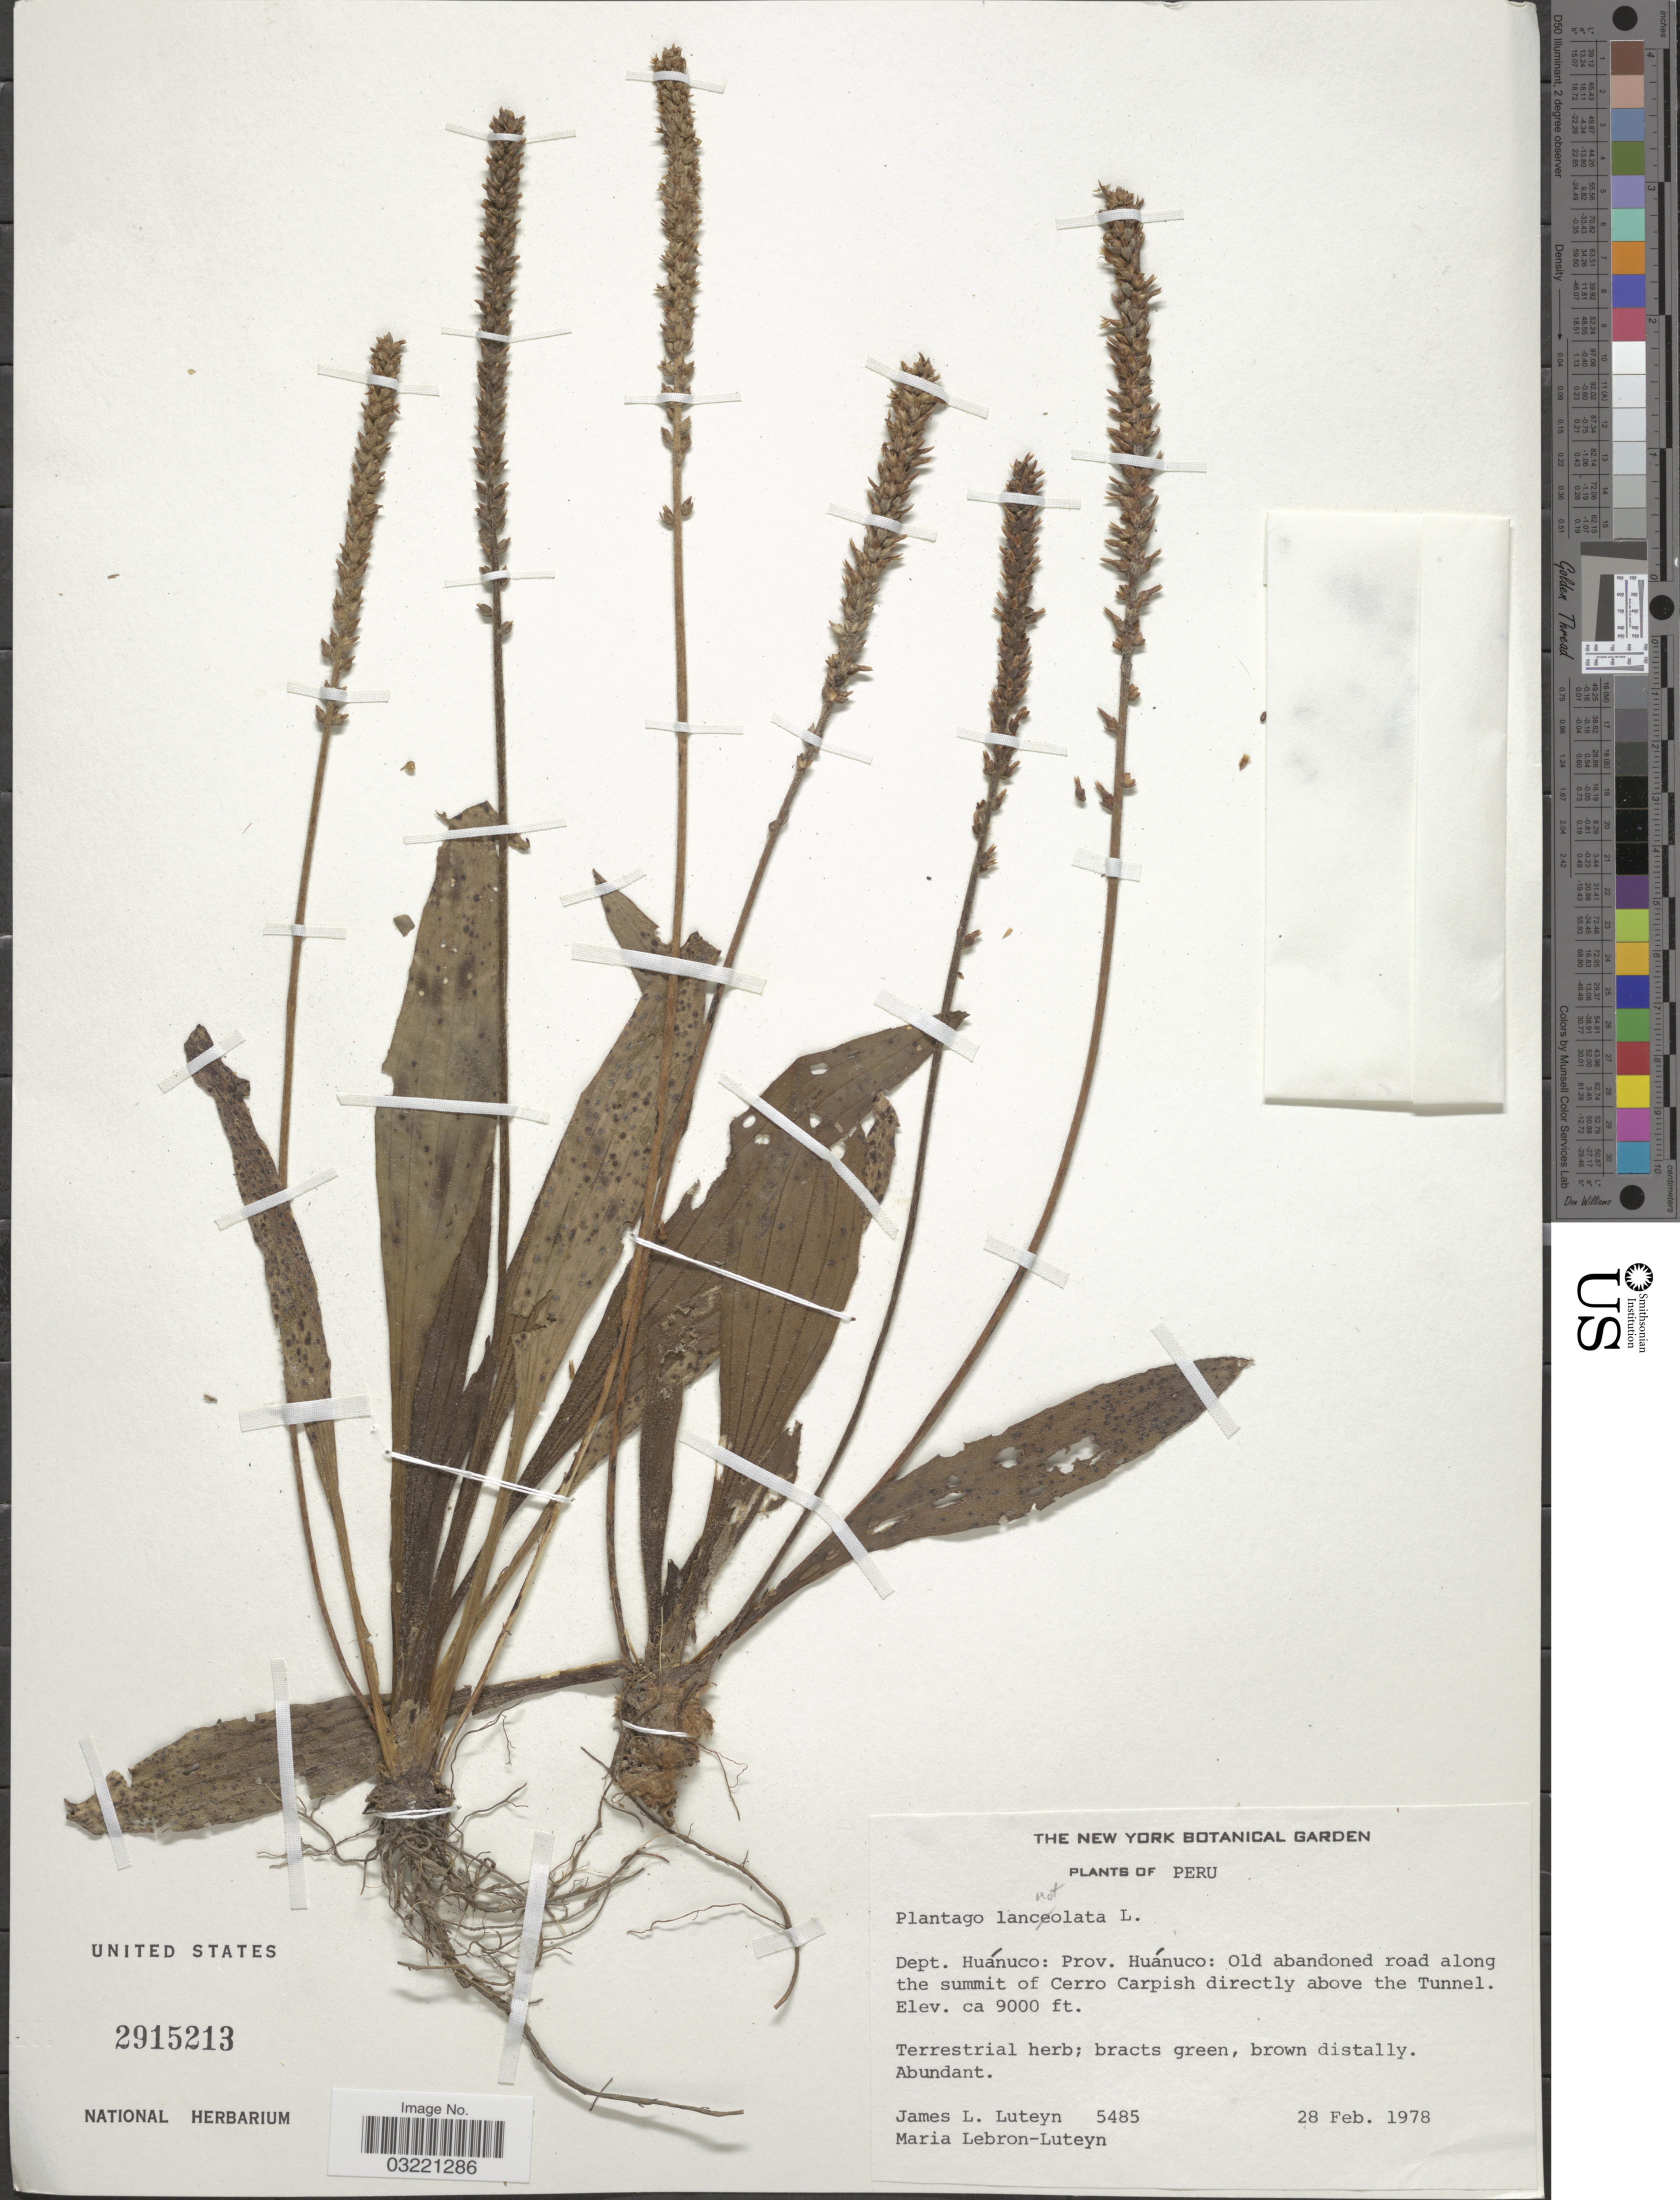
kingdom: Plantae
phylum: Tracheophyta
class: Magnoliopsida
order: Lamiales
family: Plantaginaceae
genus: Plantago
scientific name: Plantago sp.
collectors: J. L. Luteyn & M. L. Lebrón-Luteyn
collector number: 5485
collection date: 1978-02-28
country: Peru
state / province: Huánuco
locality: Dept. Huánuco: Old abandoned road along the summit of Cerro Carpish directly above the Tunnel.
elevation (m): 2743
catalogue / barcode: US 2915213